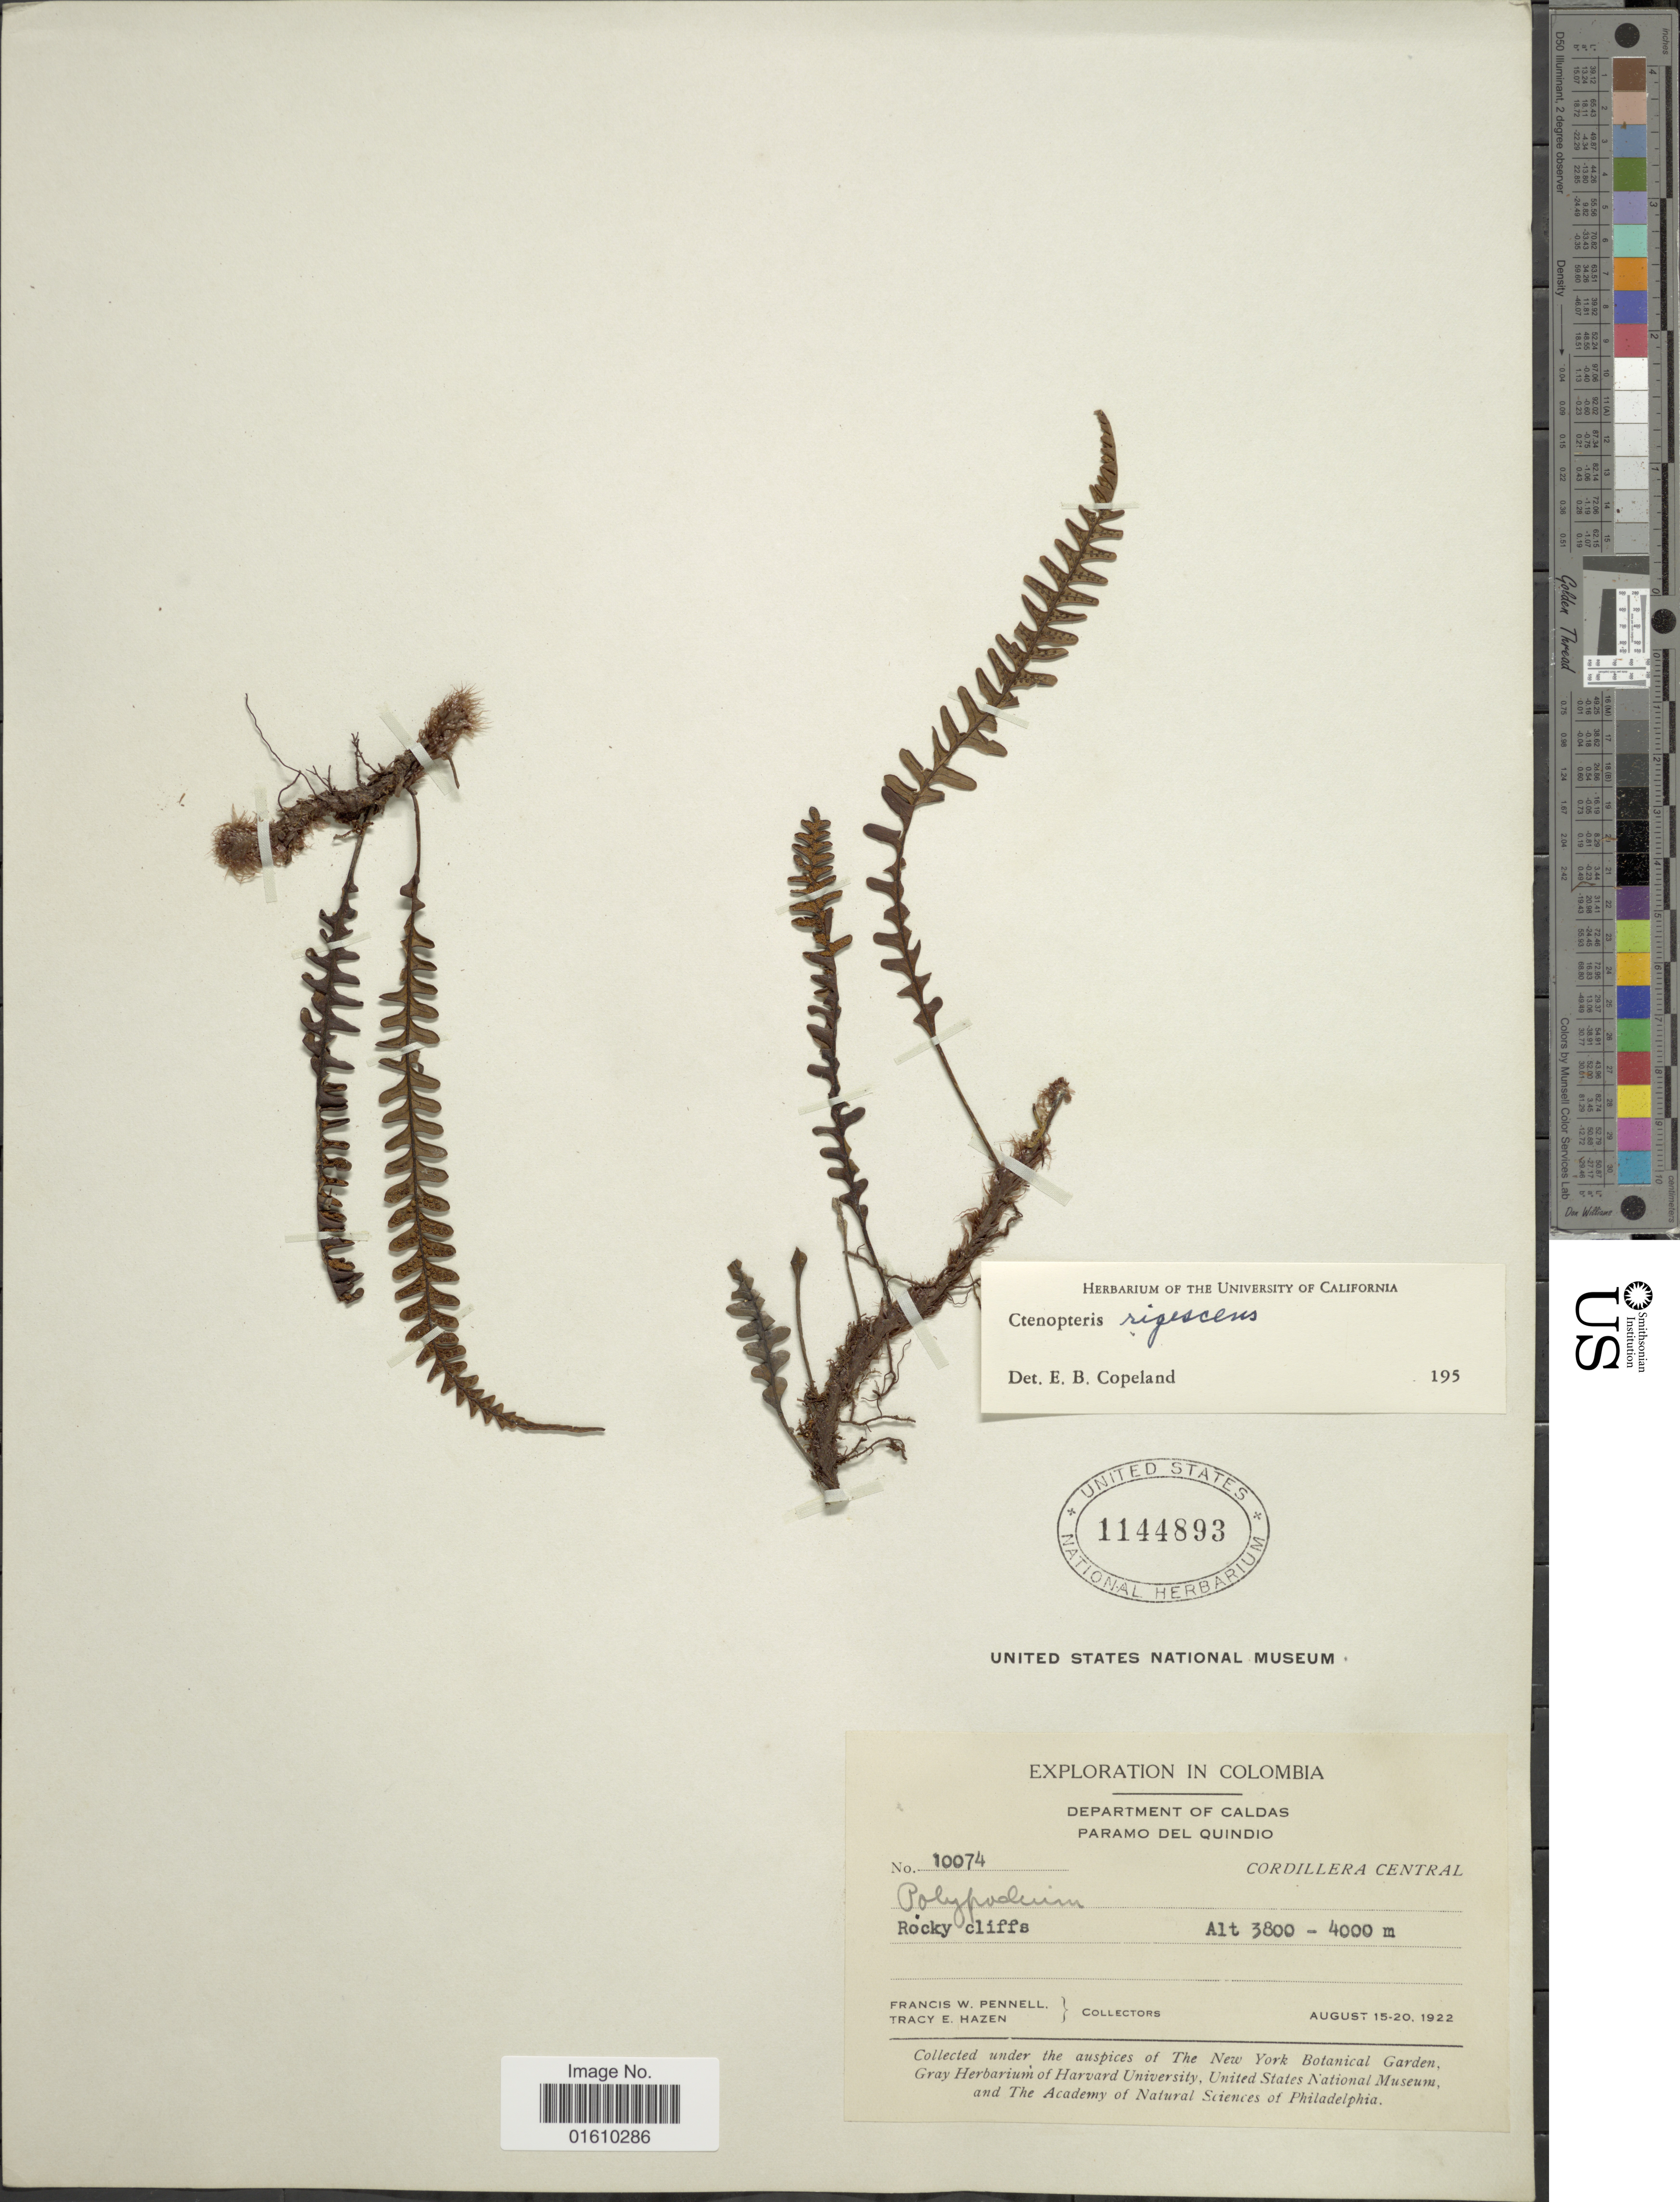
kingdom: Plantae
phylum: Tracheophyta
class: Polypodiopsida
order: Polypodiales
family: Polypodiaceae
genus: Melpomene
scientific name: Melpomene sp.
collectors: F. W. Pennell & T. E. Hazen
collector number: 10074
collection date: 1922-08-15/1922-08-20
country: Colombia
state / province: Caldas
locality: Department of Caldas, Paramo del Quindio, Cordillera Central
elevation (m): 3800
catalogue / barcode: US 1144893